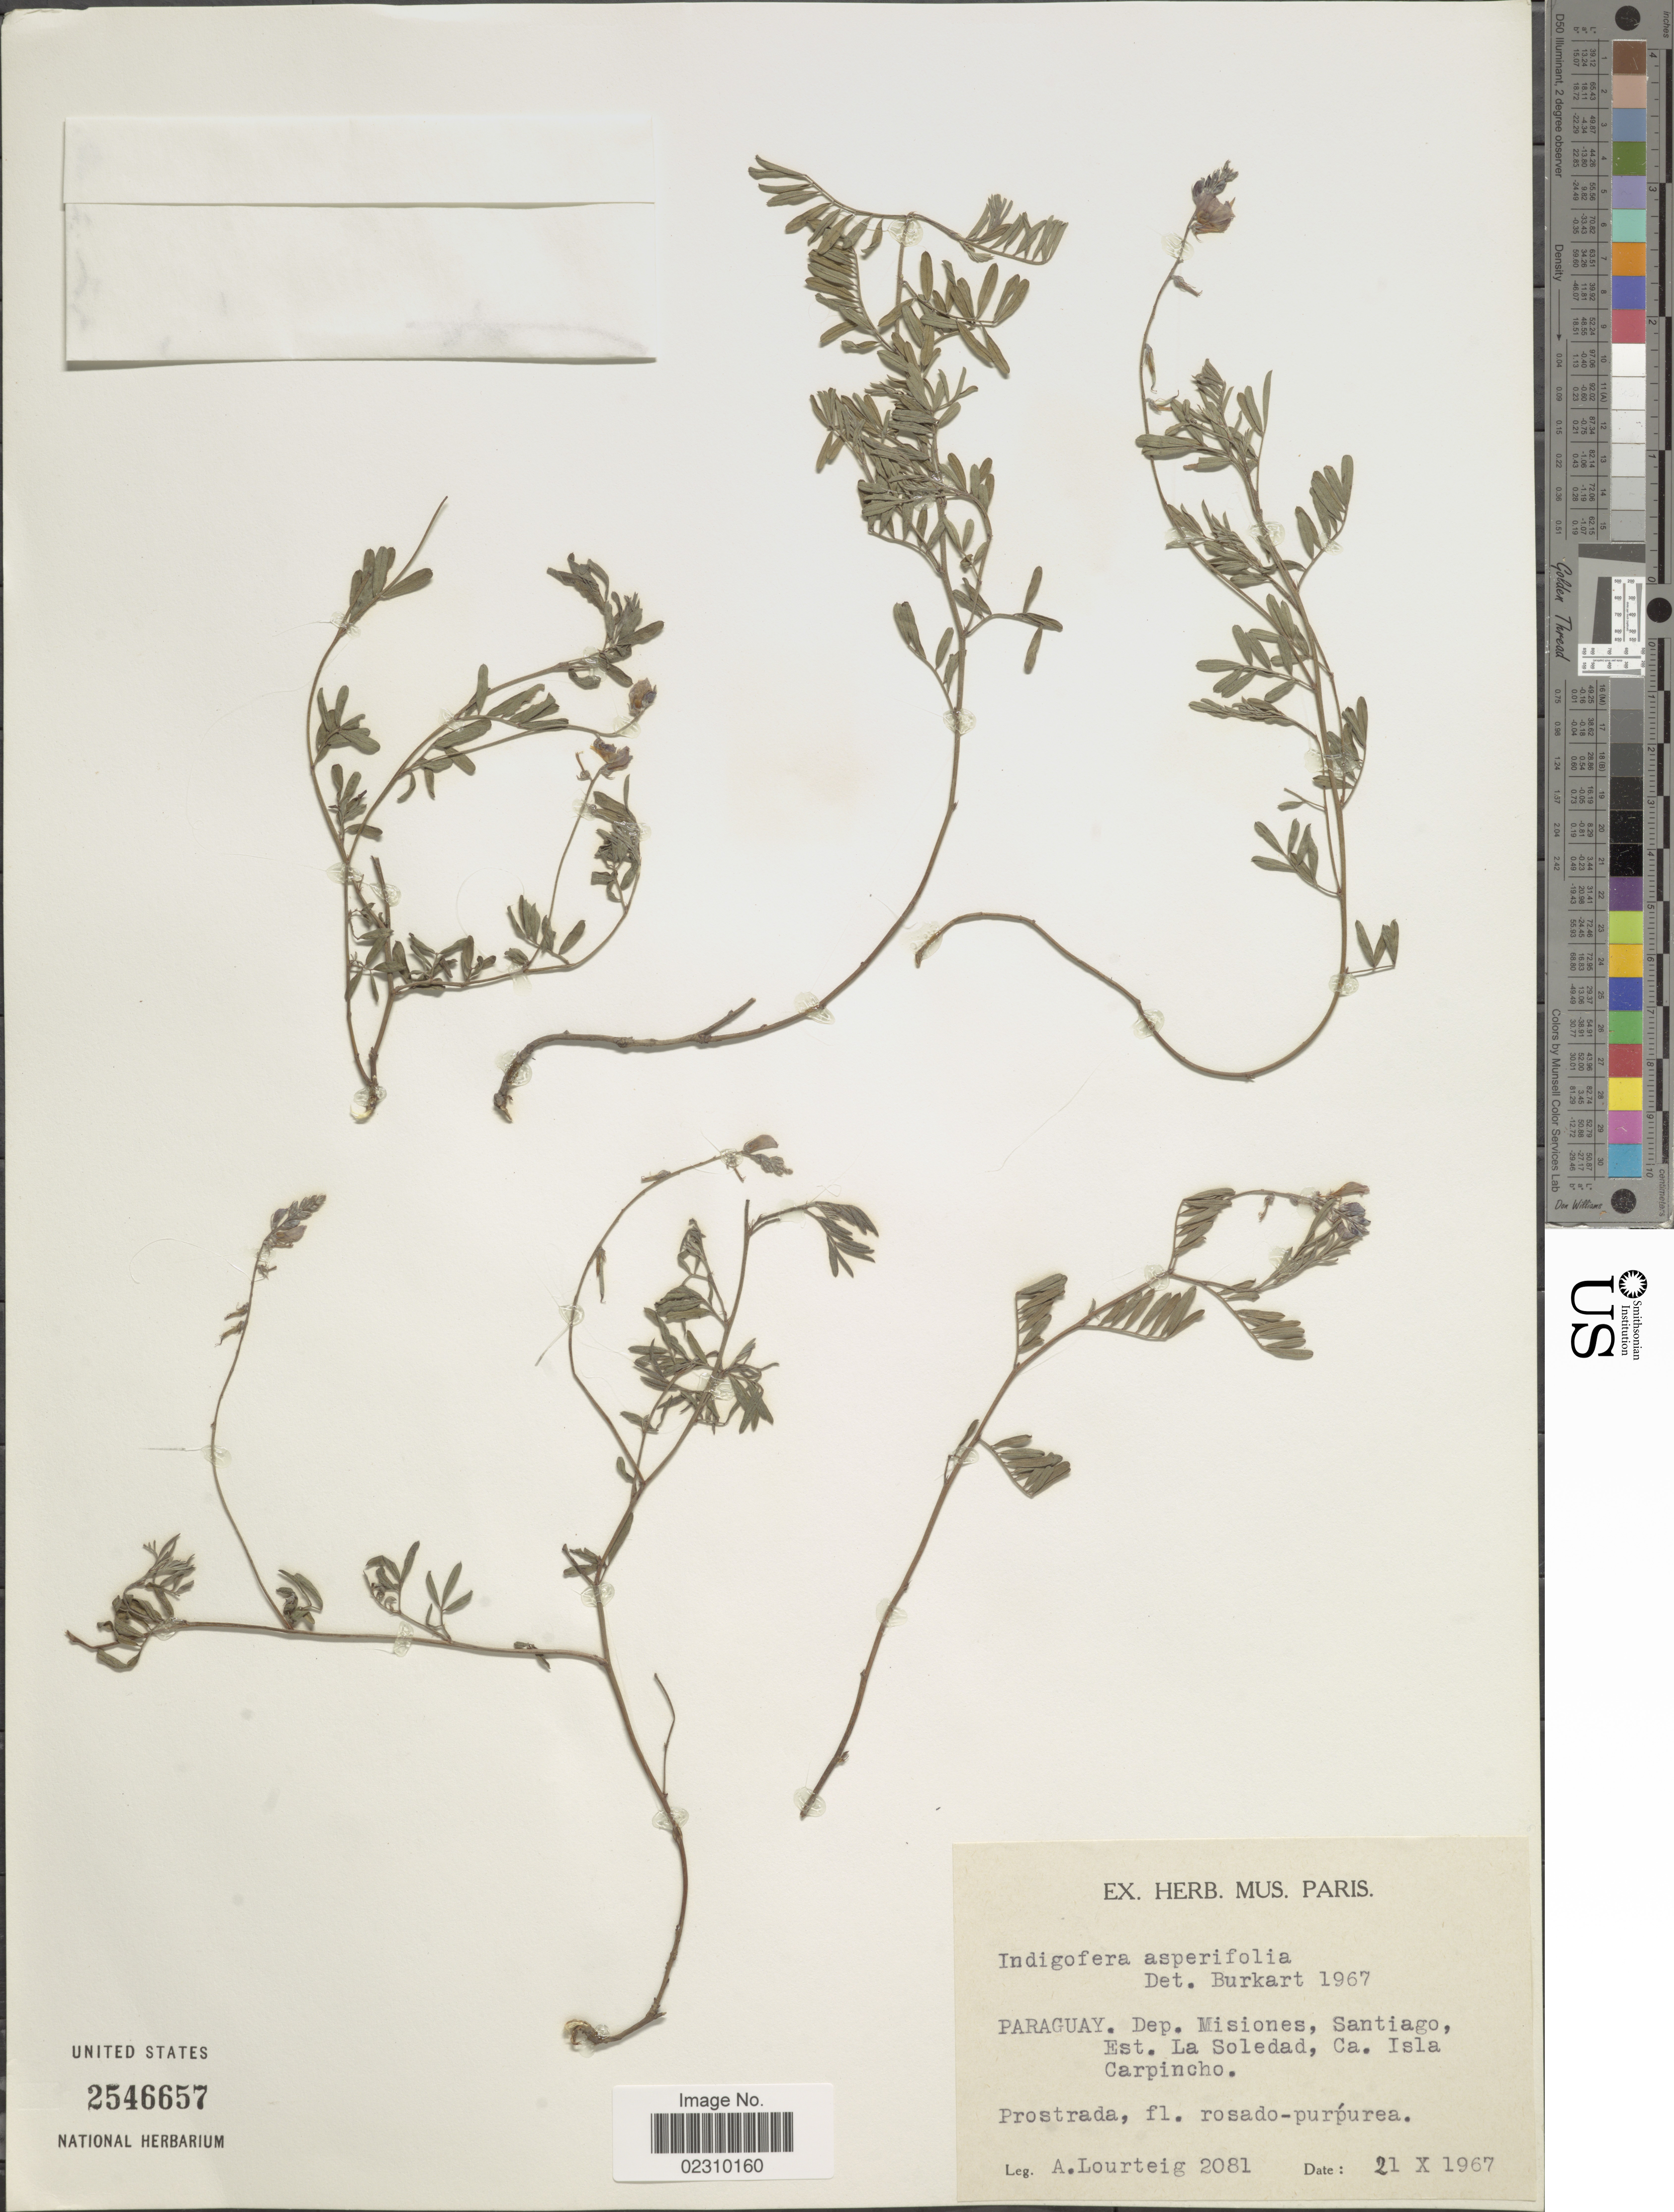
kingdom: Plantae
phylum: Tracheophyta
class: Magnoliopsida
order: Fabales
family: Fabaceae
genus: Indigofera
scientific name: Indigofera asperifolia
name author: Bong. ex Benth.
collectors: A. Lourteig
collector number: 2081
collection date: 1967-10-21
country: Paraguay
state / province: Misiones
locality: Paraguay. Dep. Misiones, Santiago, Est. La Soledad, Ca. Isla Carpincho.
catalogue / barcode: US 2546657